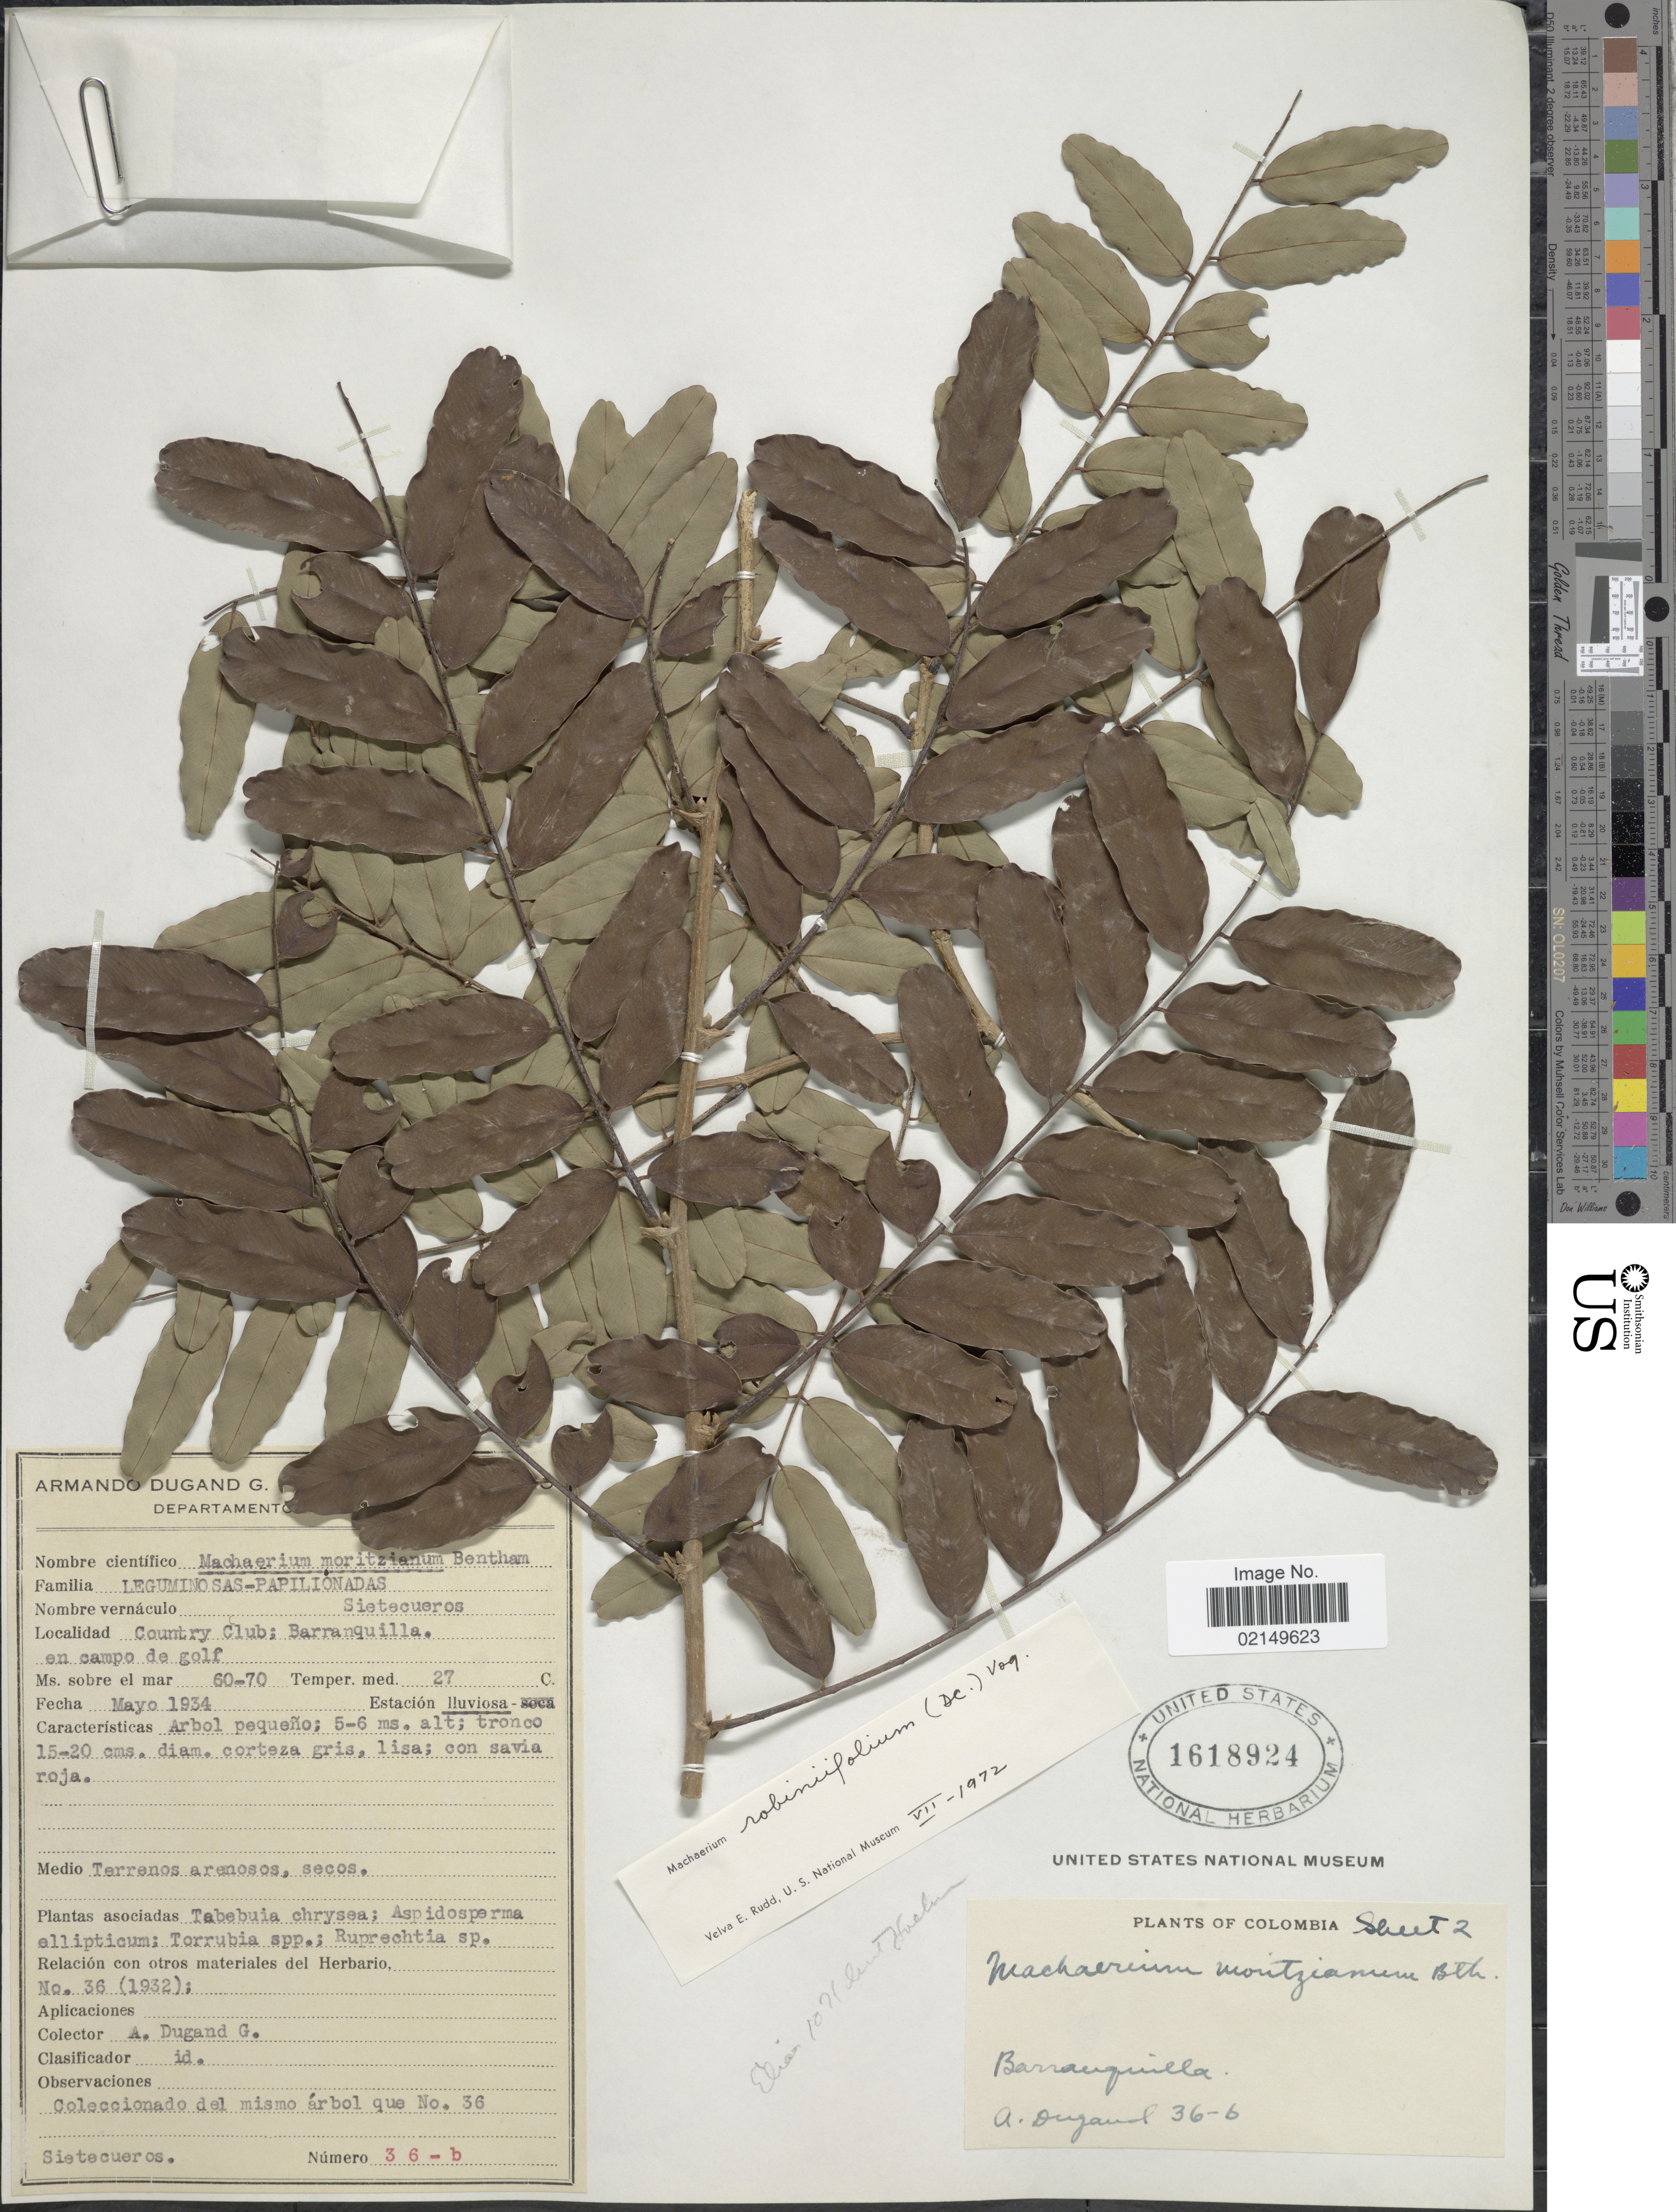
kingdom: Plantae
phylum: Tracheophyta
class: Magnoliopsida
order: Fabales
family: Fabaceae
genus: Machaerium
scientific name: Machaerium robinifolium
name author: (DC.) Vogel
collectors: A. Dugand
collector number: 36-b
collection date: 1934-05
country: Colombia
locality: Country Club, Barranquilla en campo de golf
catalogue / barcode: US 1618924